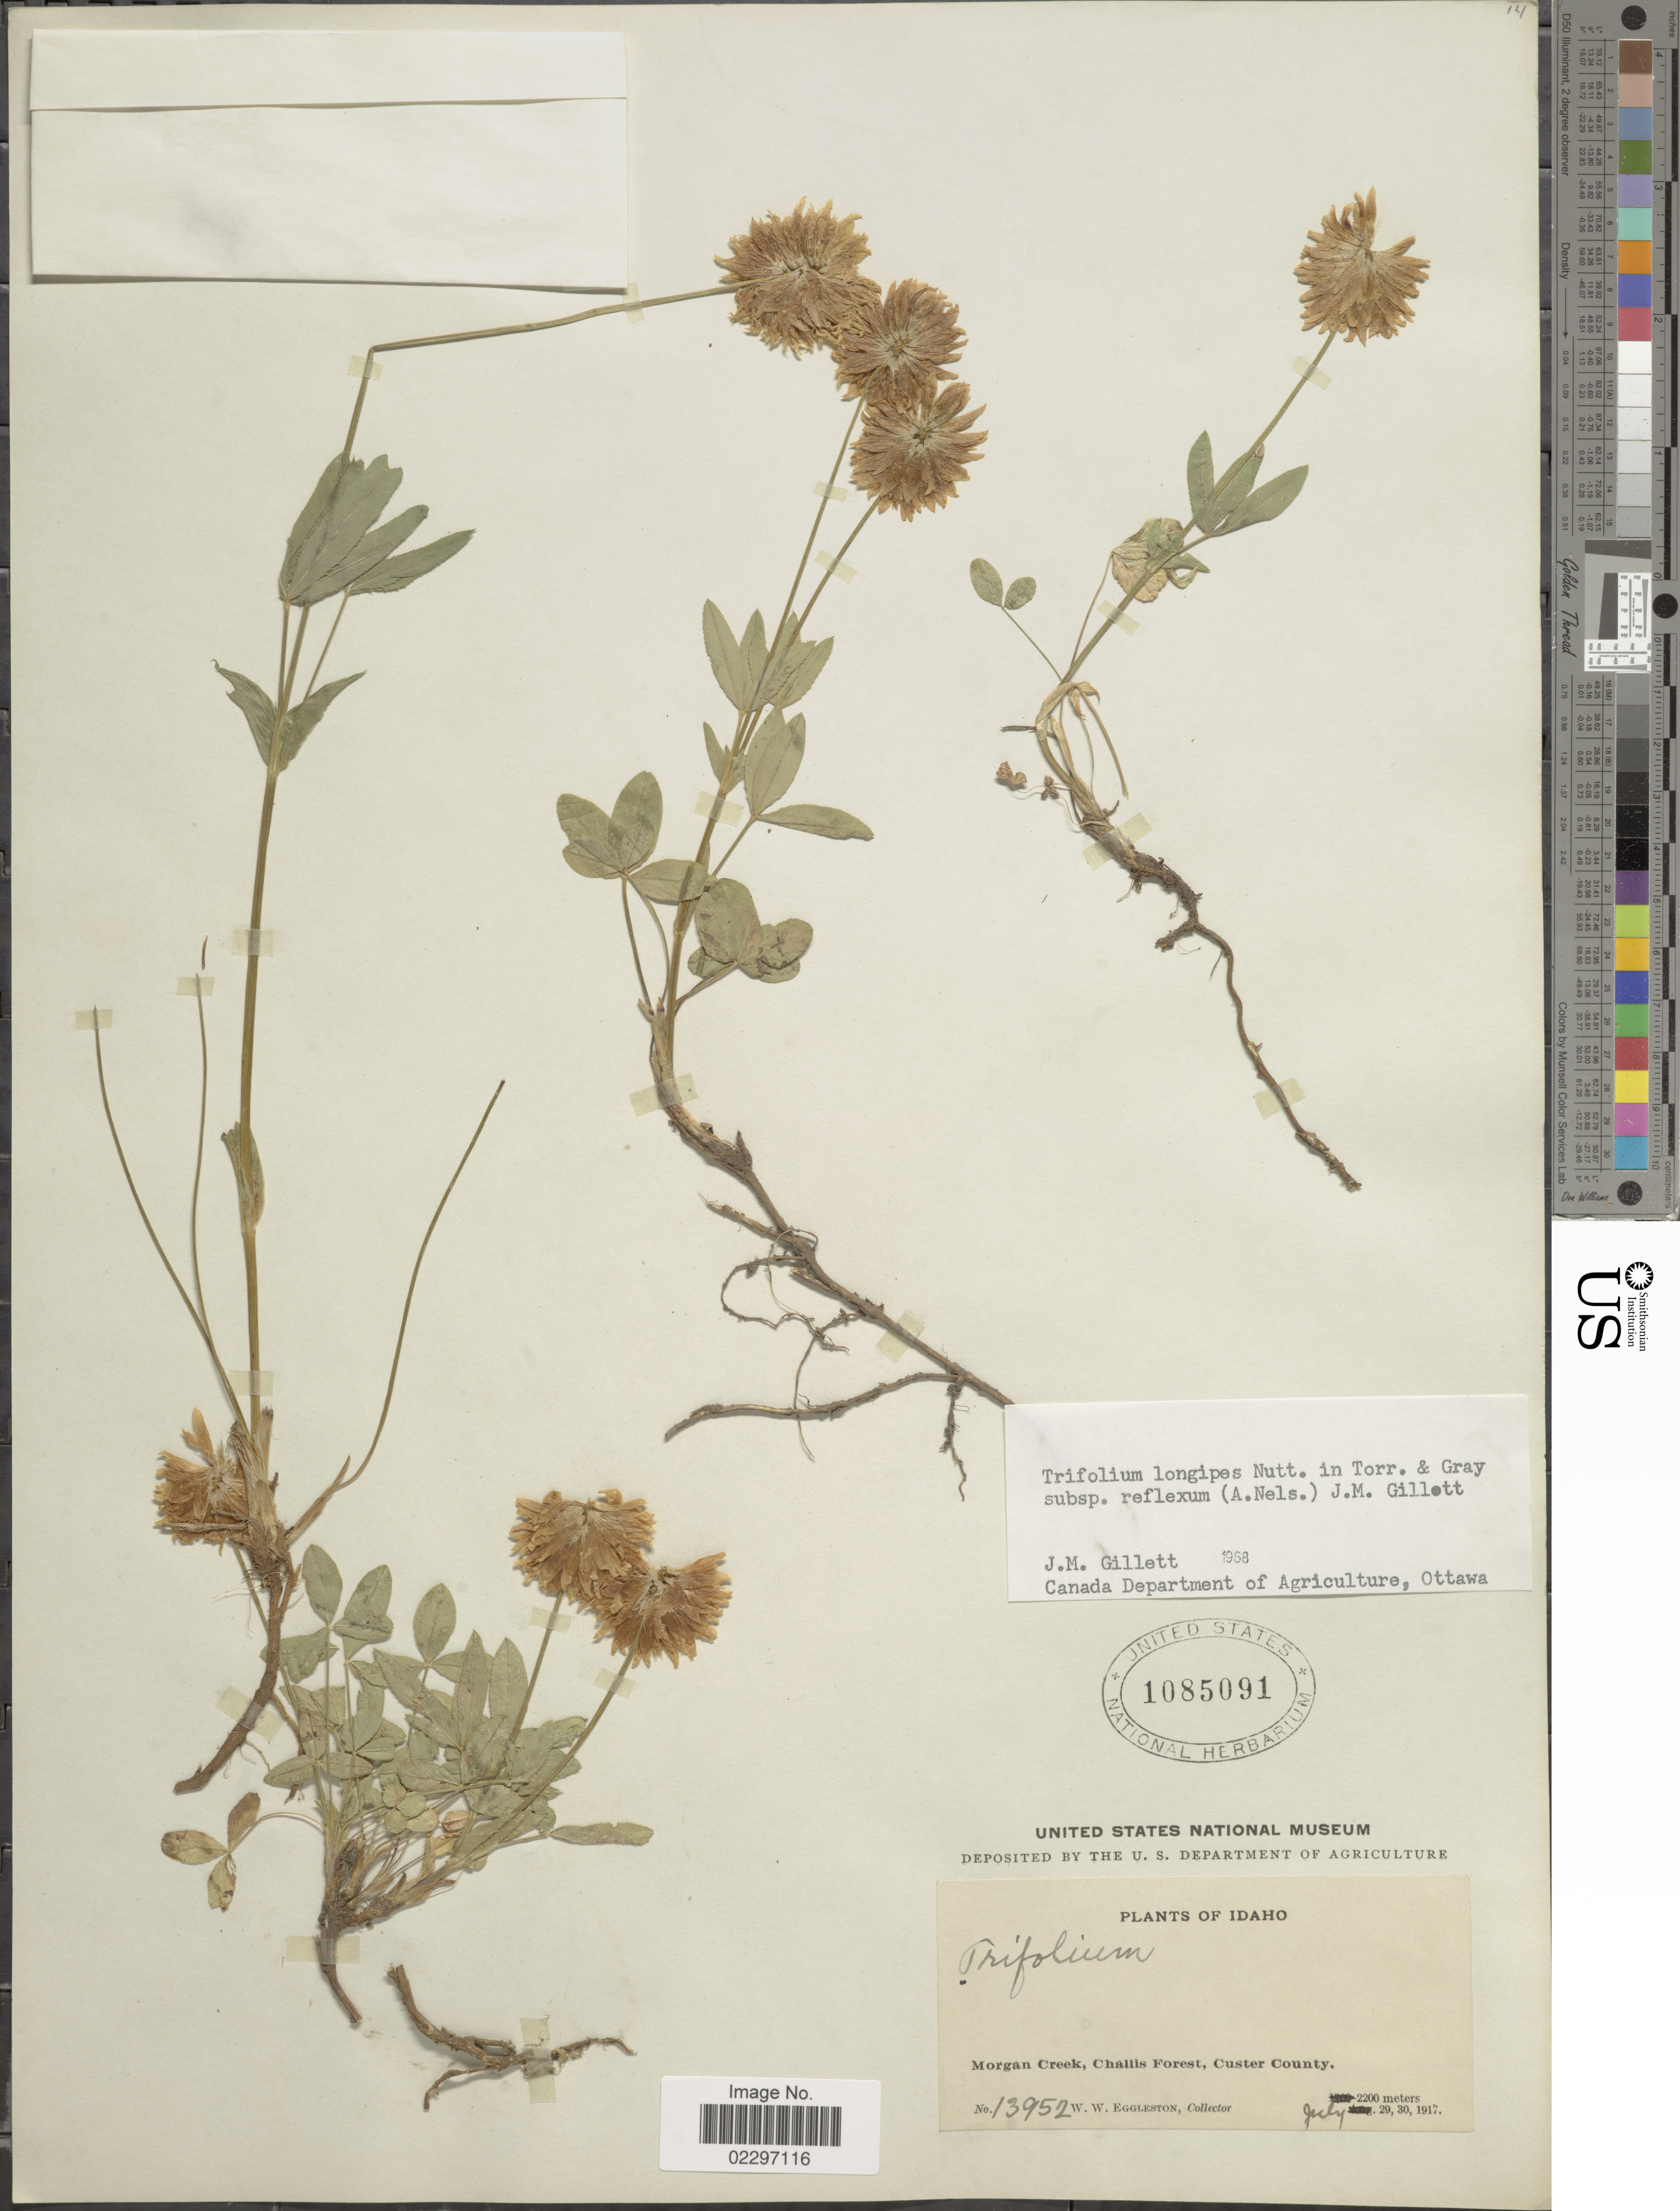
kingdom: Plantae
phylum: Tracheophyta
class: Magnoliopsida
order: Fabales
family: Fabaceae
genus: Trifolium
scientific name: Trifolium longipes subsp. reflexum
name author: (A. Nelson) J.M. Gillet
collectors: W. W. Eggleston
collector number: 13952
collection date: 1917-07-29/1917-07-30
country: United States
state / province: Idaho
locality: Morgan Creek, Challis Forest, Custer County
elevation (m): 2200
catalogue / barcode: US 1085091